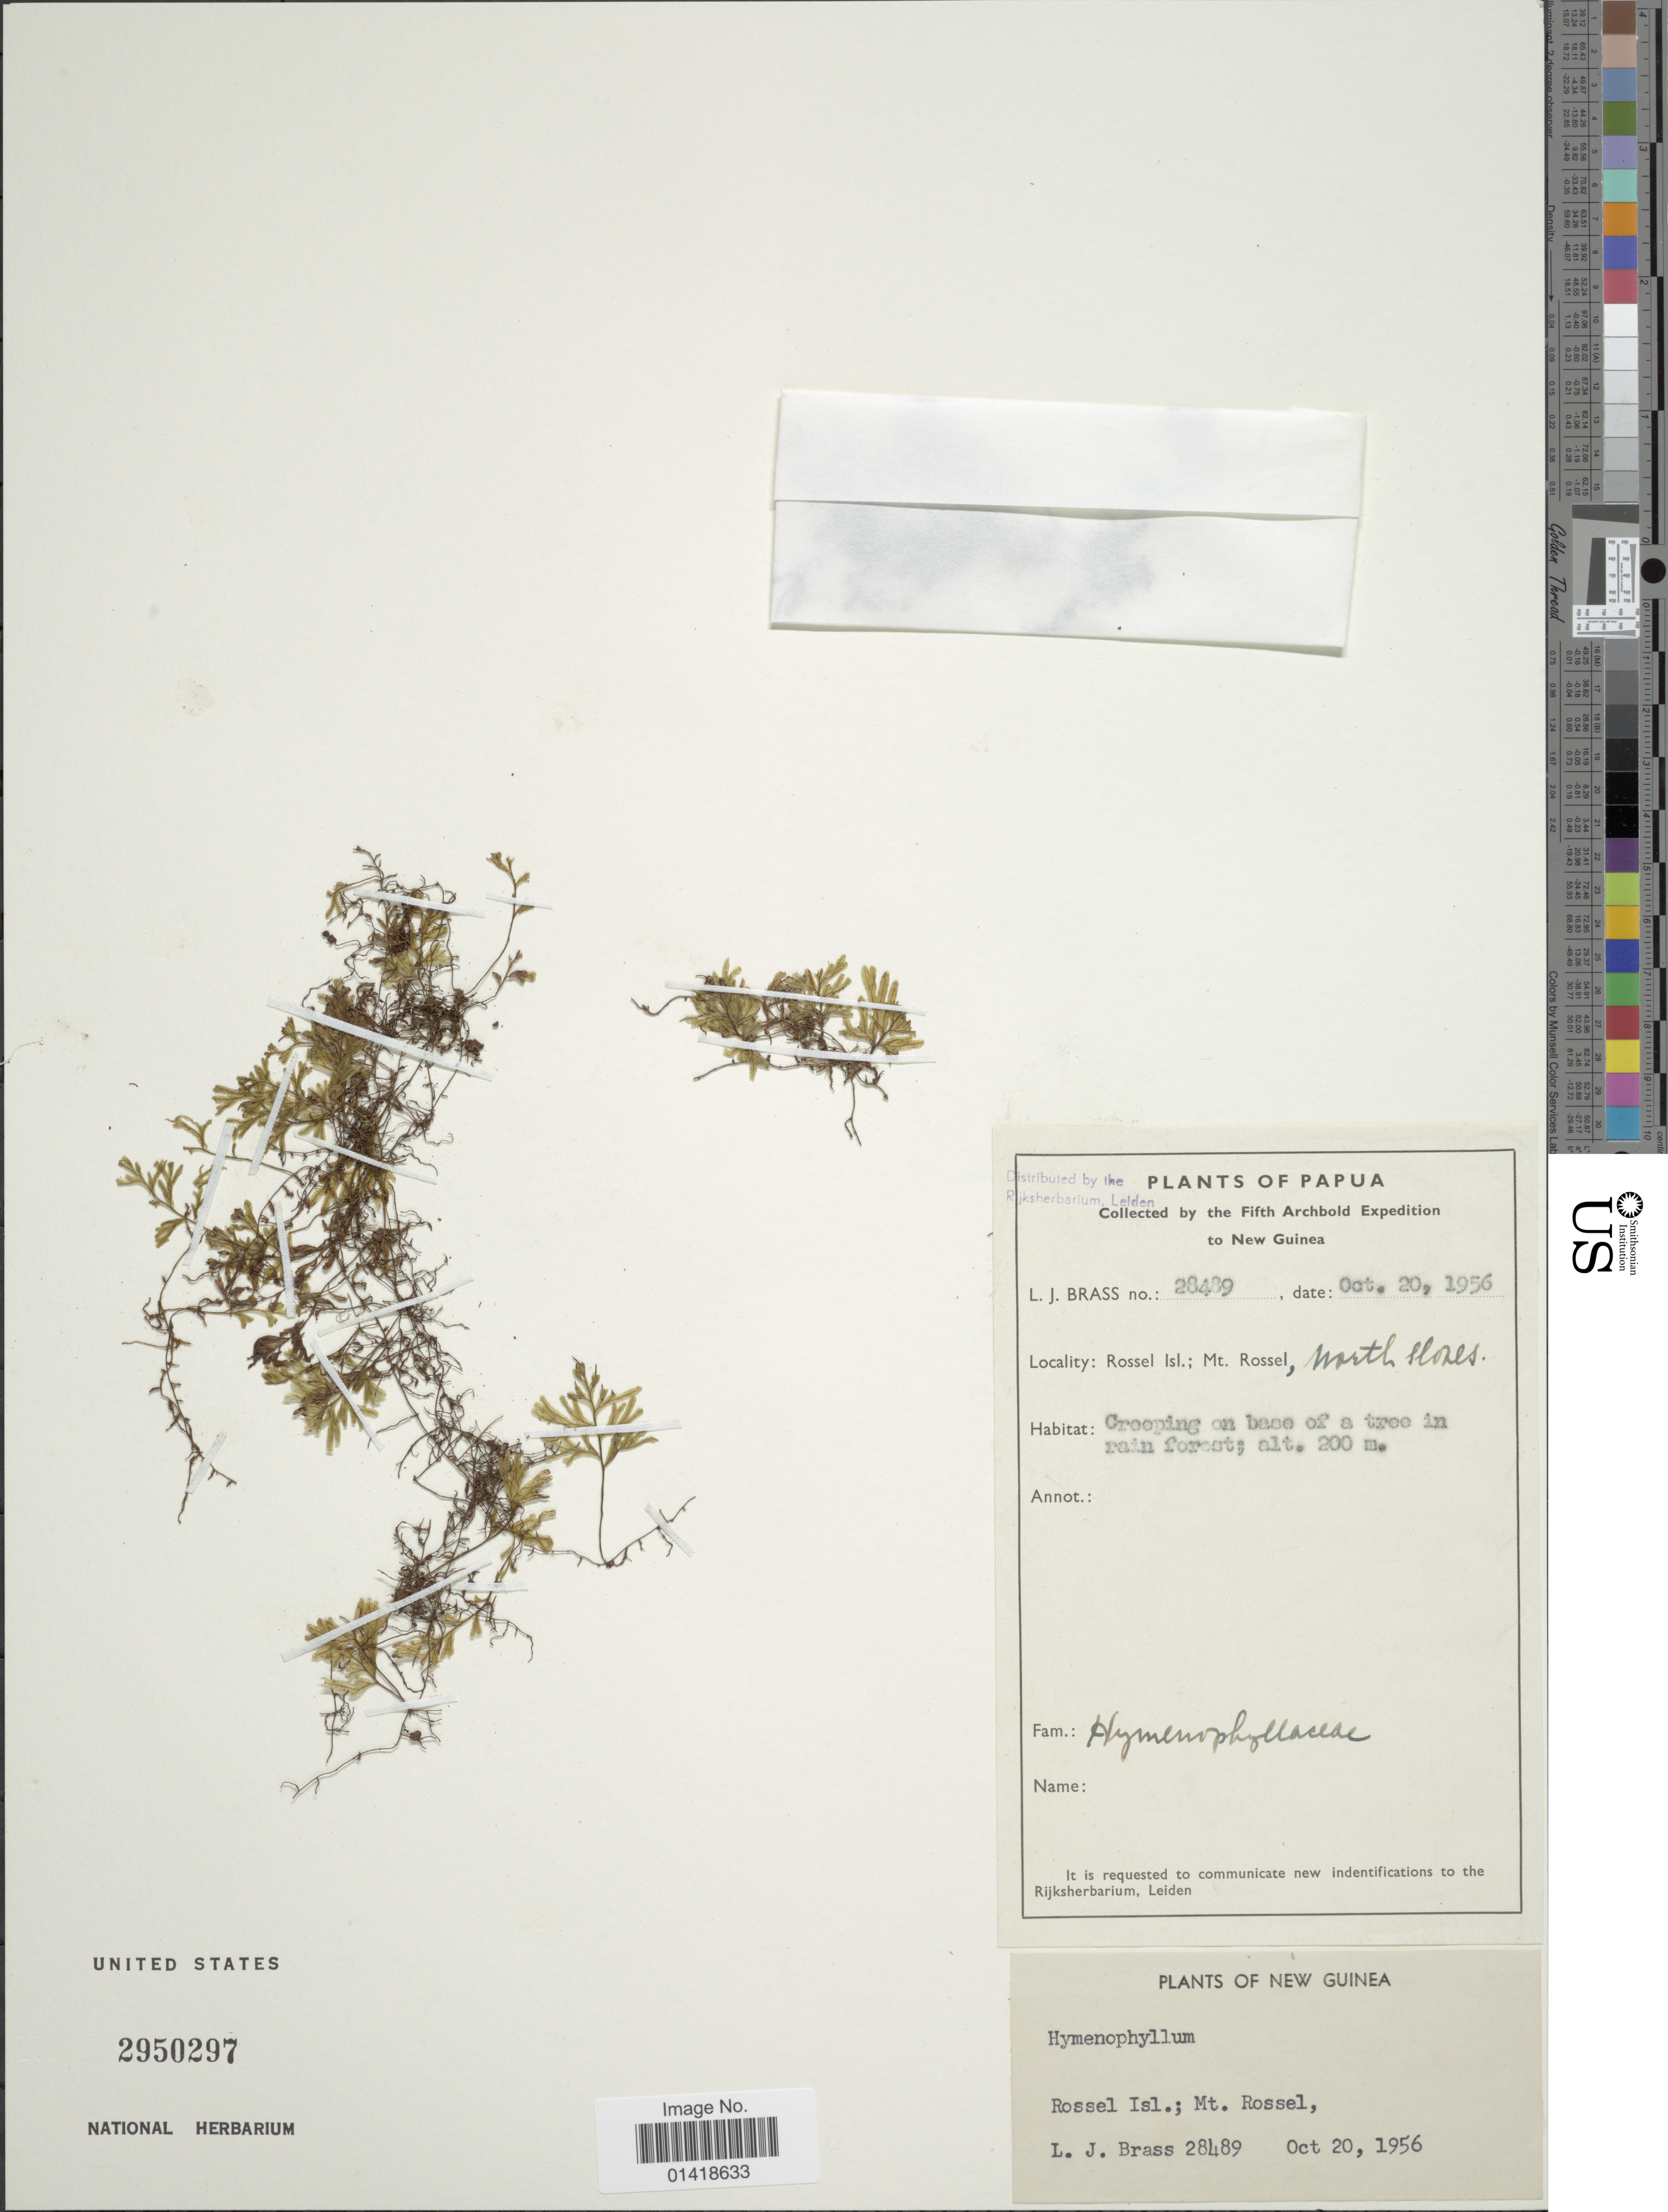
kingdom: Plantae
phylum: Tracheophyta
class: Polypodiopsida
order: Hymenophyllales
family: Hymenophyllaceae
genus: Hymenophyllum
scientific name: Hymenophyllum sp.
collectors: L. J. Brass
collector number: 28489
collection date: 1956-10-20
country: Papua New Guinea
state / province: Milne Bay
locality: New Guinea. Rossel Isl.: Mt. Rossel, north slopes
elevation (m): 200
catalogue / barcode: US 2950297